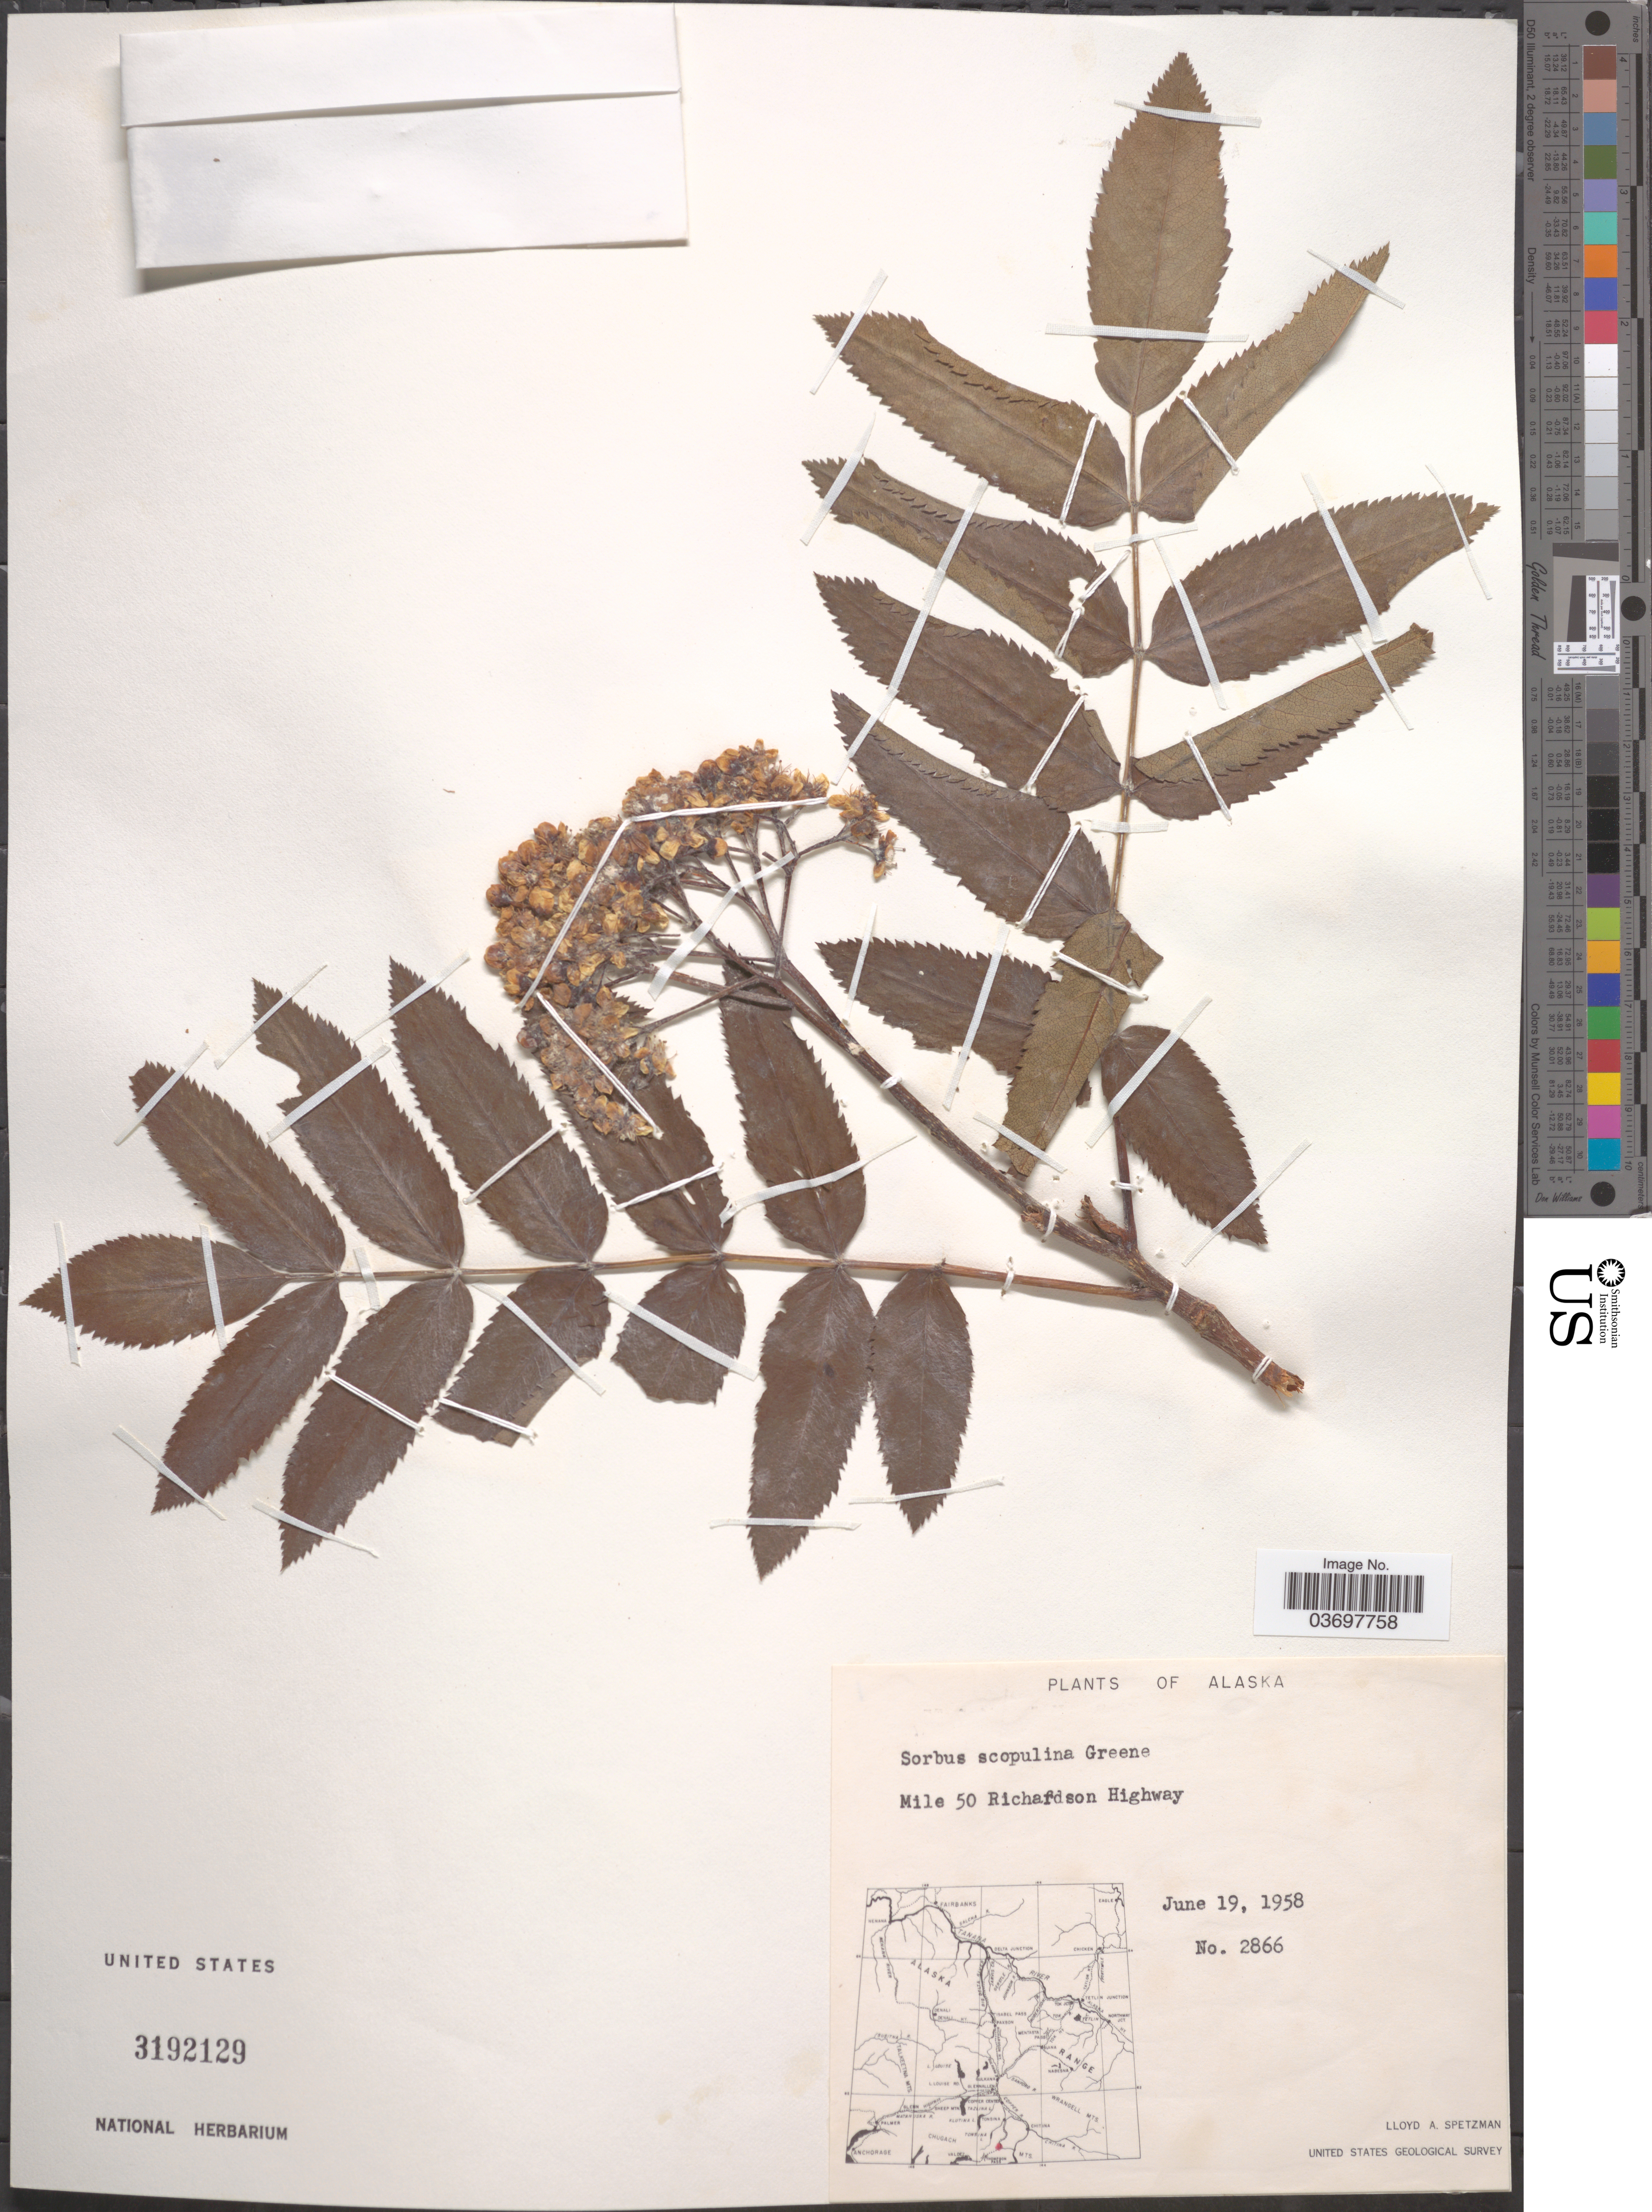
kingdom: Plantae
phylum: Tracheophyta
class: Magnoliopsida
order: Rosales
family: Rosaceae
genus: Sorbus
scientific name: Sorbus scopulina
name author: Greene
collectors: L. Spetzman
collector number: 2866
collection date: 1958-06-19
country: United States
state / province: Alaska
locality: Mile 50 Richardson Highway.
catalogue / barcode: US 3192129